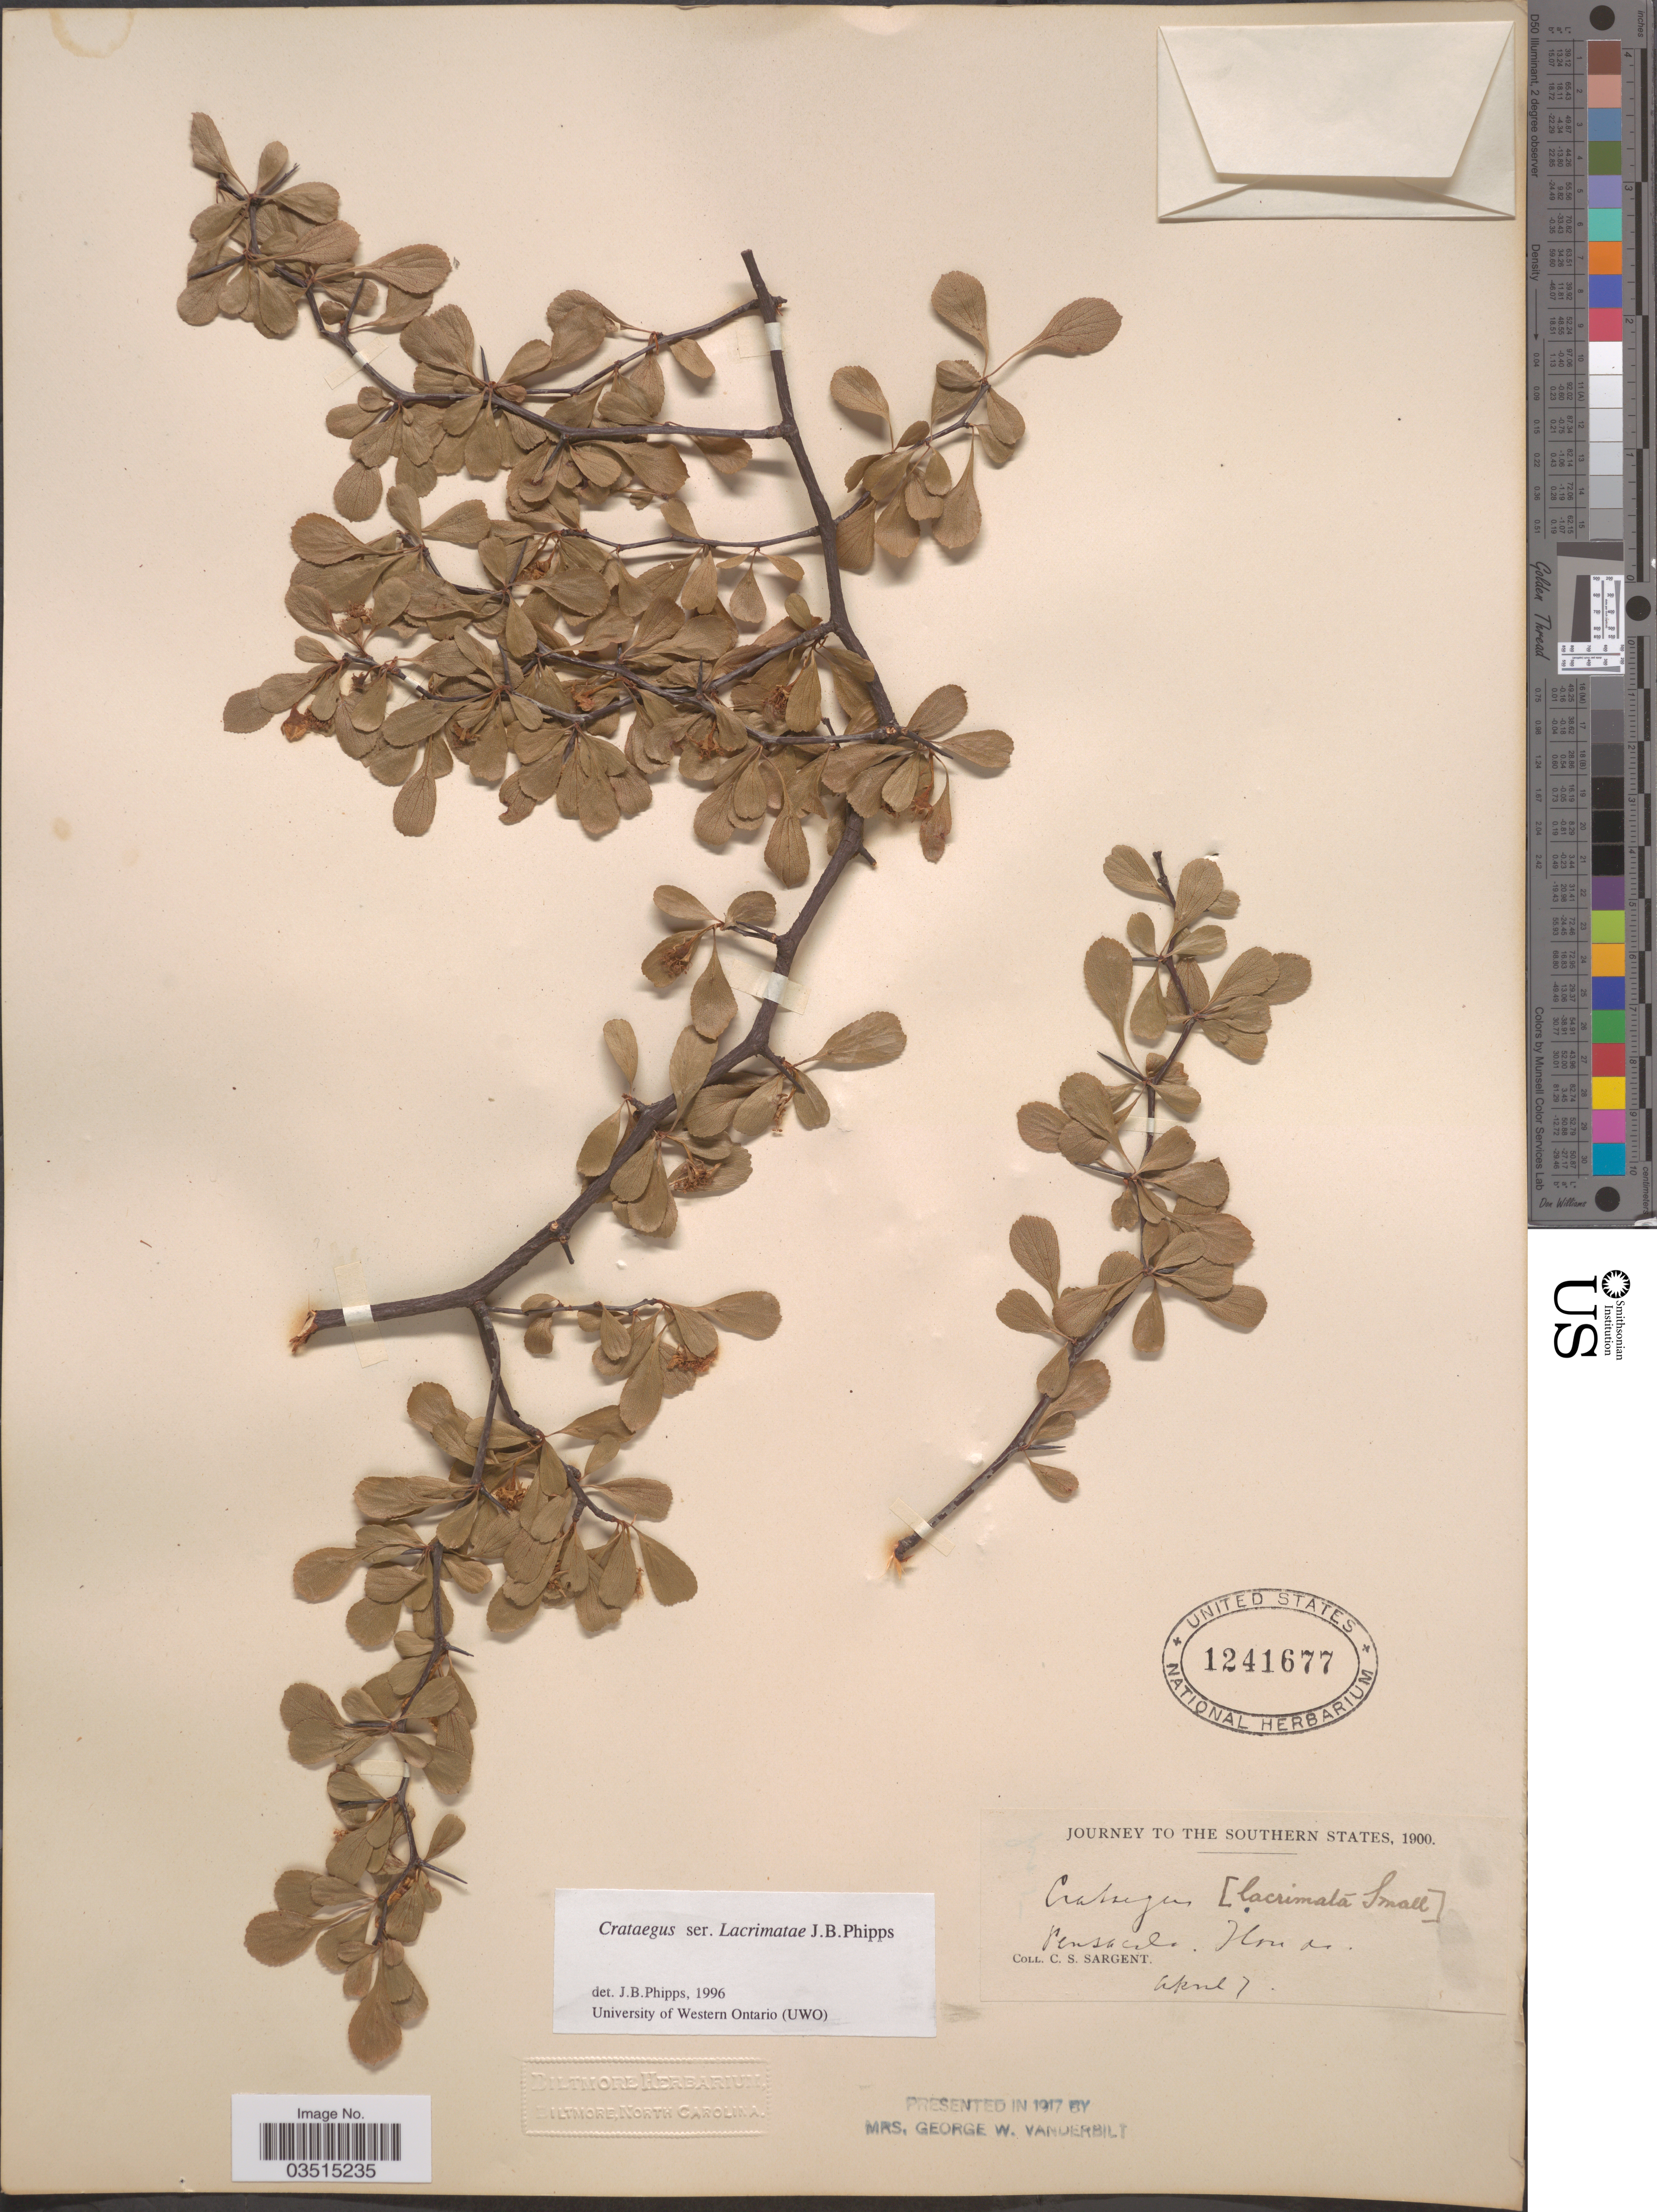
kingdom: Plantae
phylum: Tracheophyta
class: Magnoliopsida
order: Rosales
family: Rosaceae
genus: Crataegus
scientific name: Crataegus lacrimata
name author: Small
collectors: C. S. Sargent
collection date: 1900-04-07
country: United States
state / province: Florida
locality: The Southern States. Pensacola.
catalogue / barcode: US 1241677